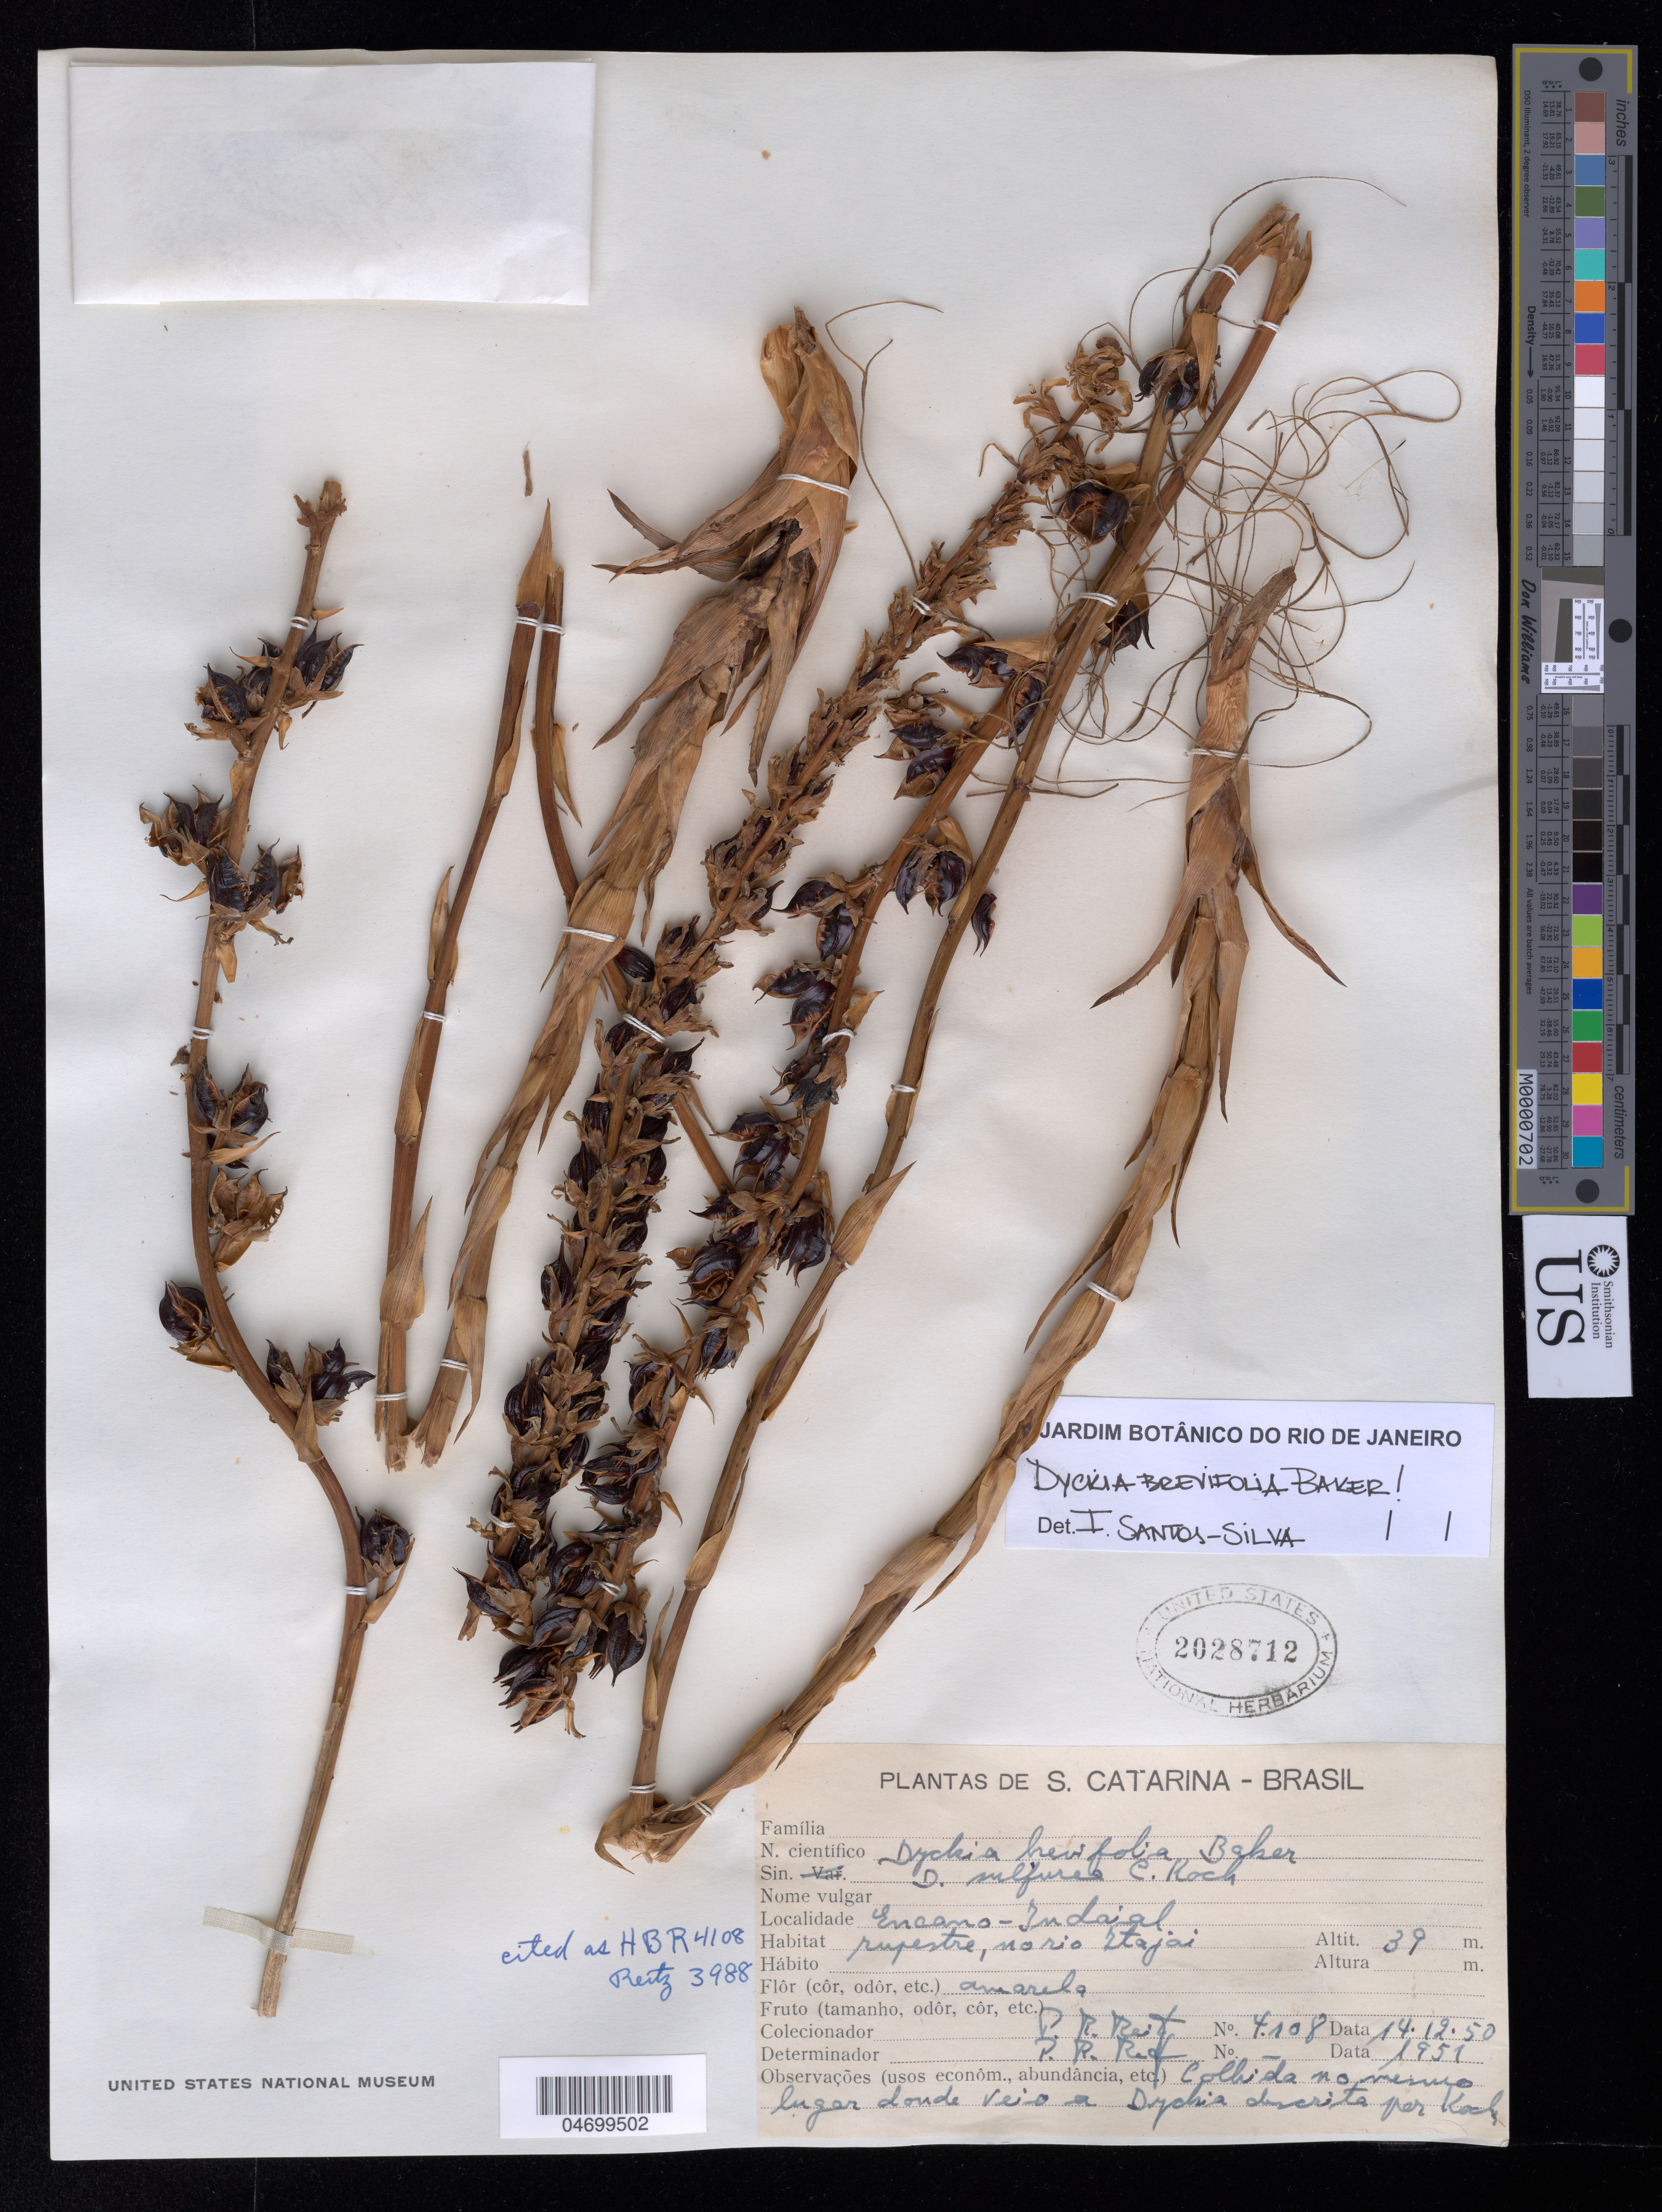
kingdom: Plantae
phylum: Tracheophyta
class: Liliopsida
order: Poales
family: Bromeliaceae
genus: Dyckia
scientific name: Dyckia brevifolia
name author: Baker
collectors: P. Reitz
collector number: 4108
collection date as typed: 14 Dec 50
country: Brazil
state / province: Santa Catarina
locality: S. Catarina. Encano - Indaial.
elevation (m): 39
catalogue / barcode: US 2028712